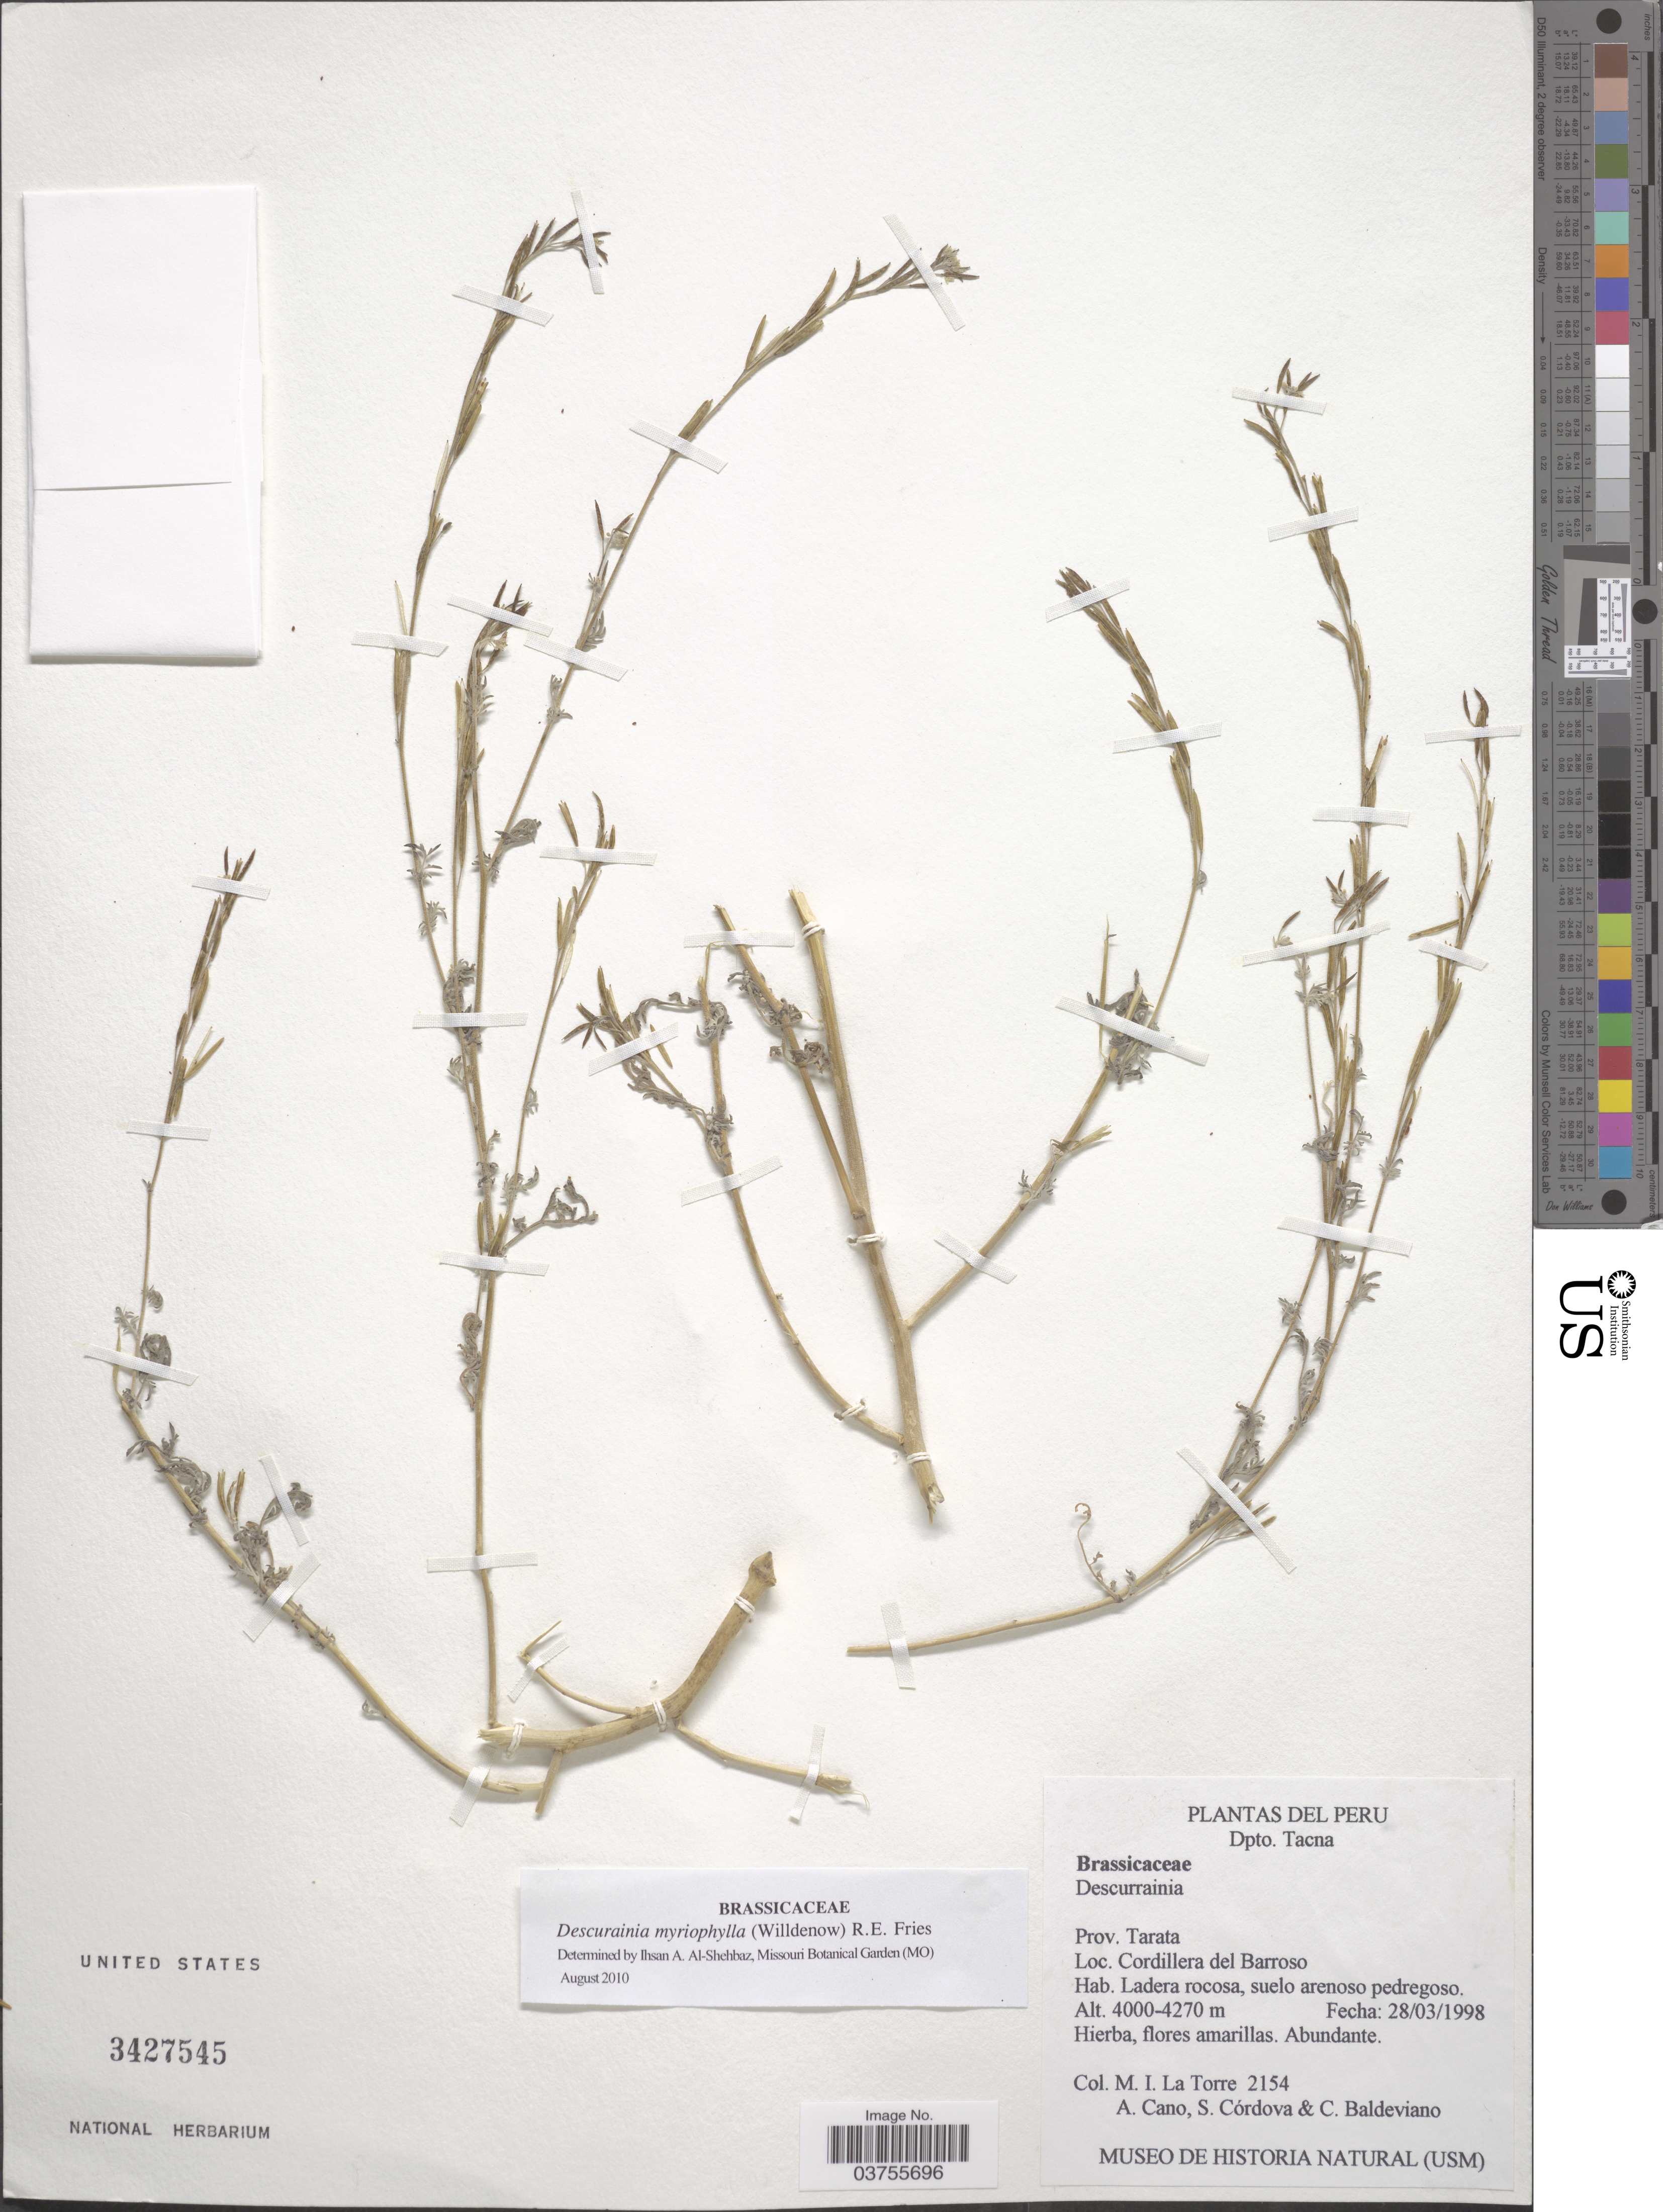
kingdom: Plantae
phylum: Tracheophyta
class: Magnoliopsida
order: Brassicales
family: Brassicaceae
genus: Descurainia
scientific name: Descurainia myriophylla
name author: (Willd.) R.E. Fr.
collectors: M. I. La Torre, A. Cano, S. Cordova & C. Baldeviano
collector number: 2154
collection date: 1998-03-28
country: Peru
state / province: Tacna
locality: Dpto. Tacna. Prov. Tarata. Cordillera del Barroso.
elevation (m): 4000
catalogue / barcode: US 3427545